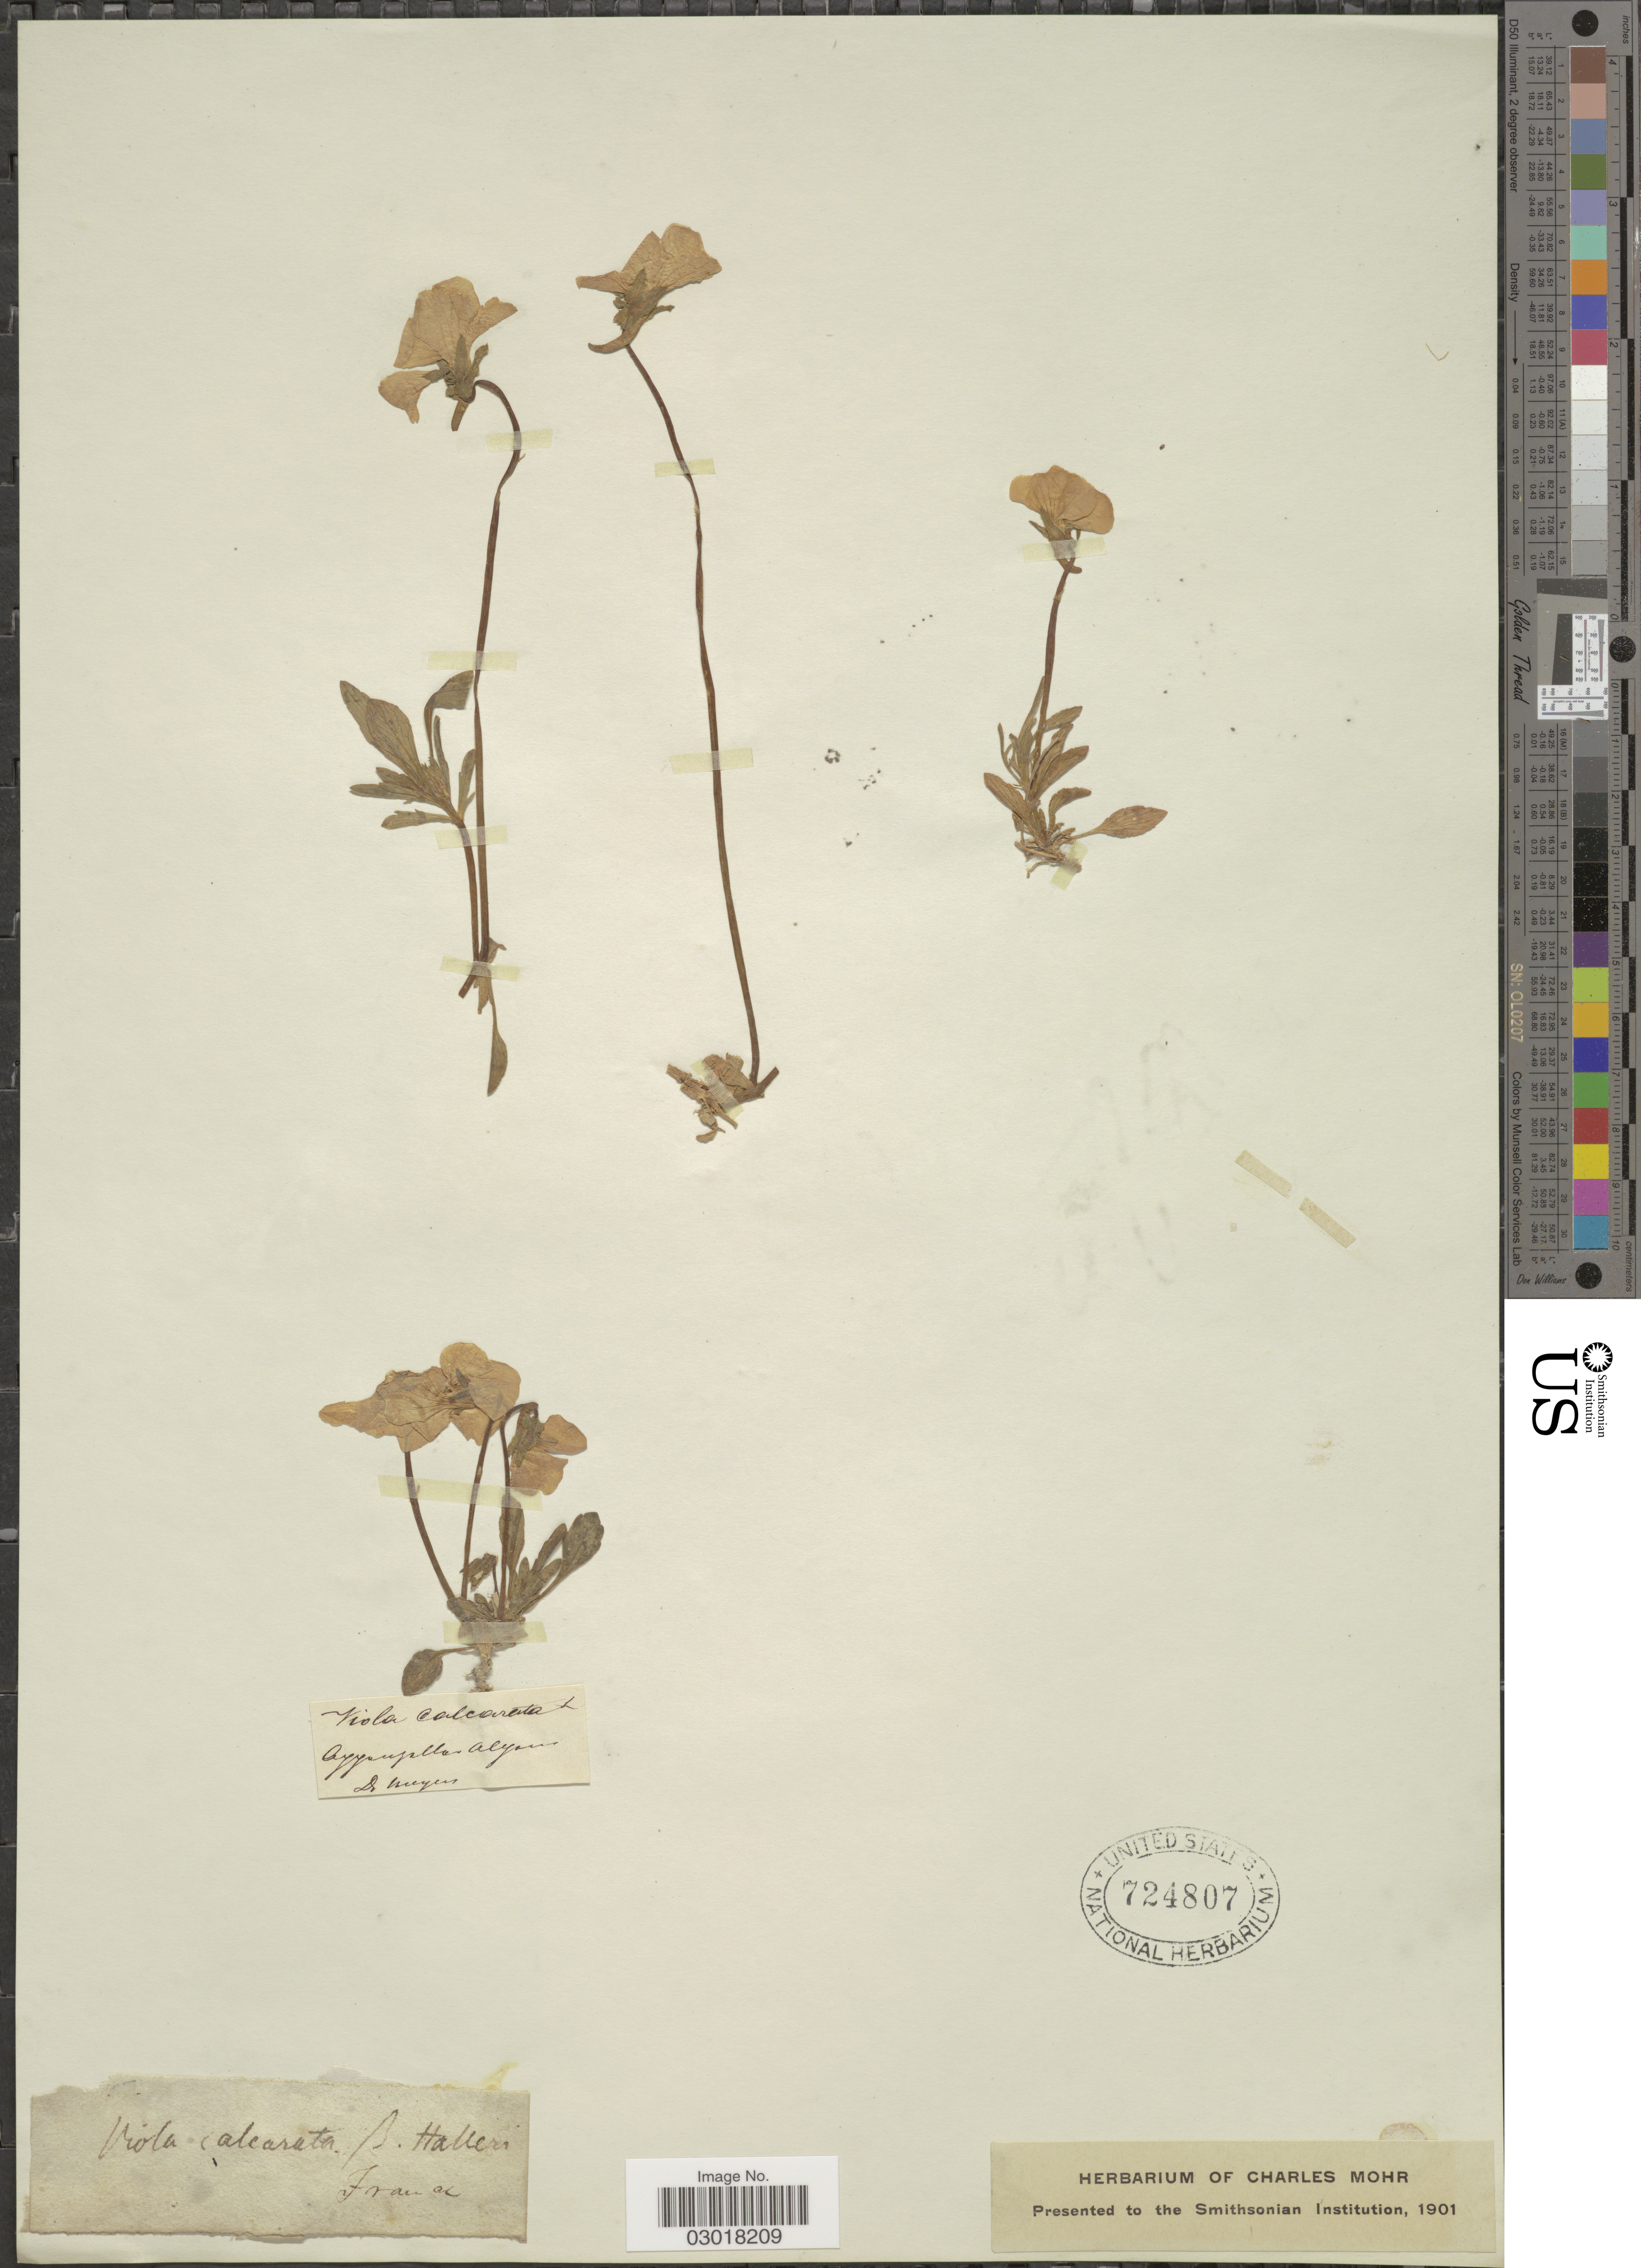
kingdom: Plantae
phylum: Tracheophyta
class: Magnoliopsida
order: Malpighiales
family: Violaceae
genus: Viola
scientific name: Viola calcarata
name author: L.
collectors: Meyers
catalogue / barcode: US 724807